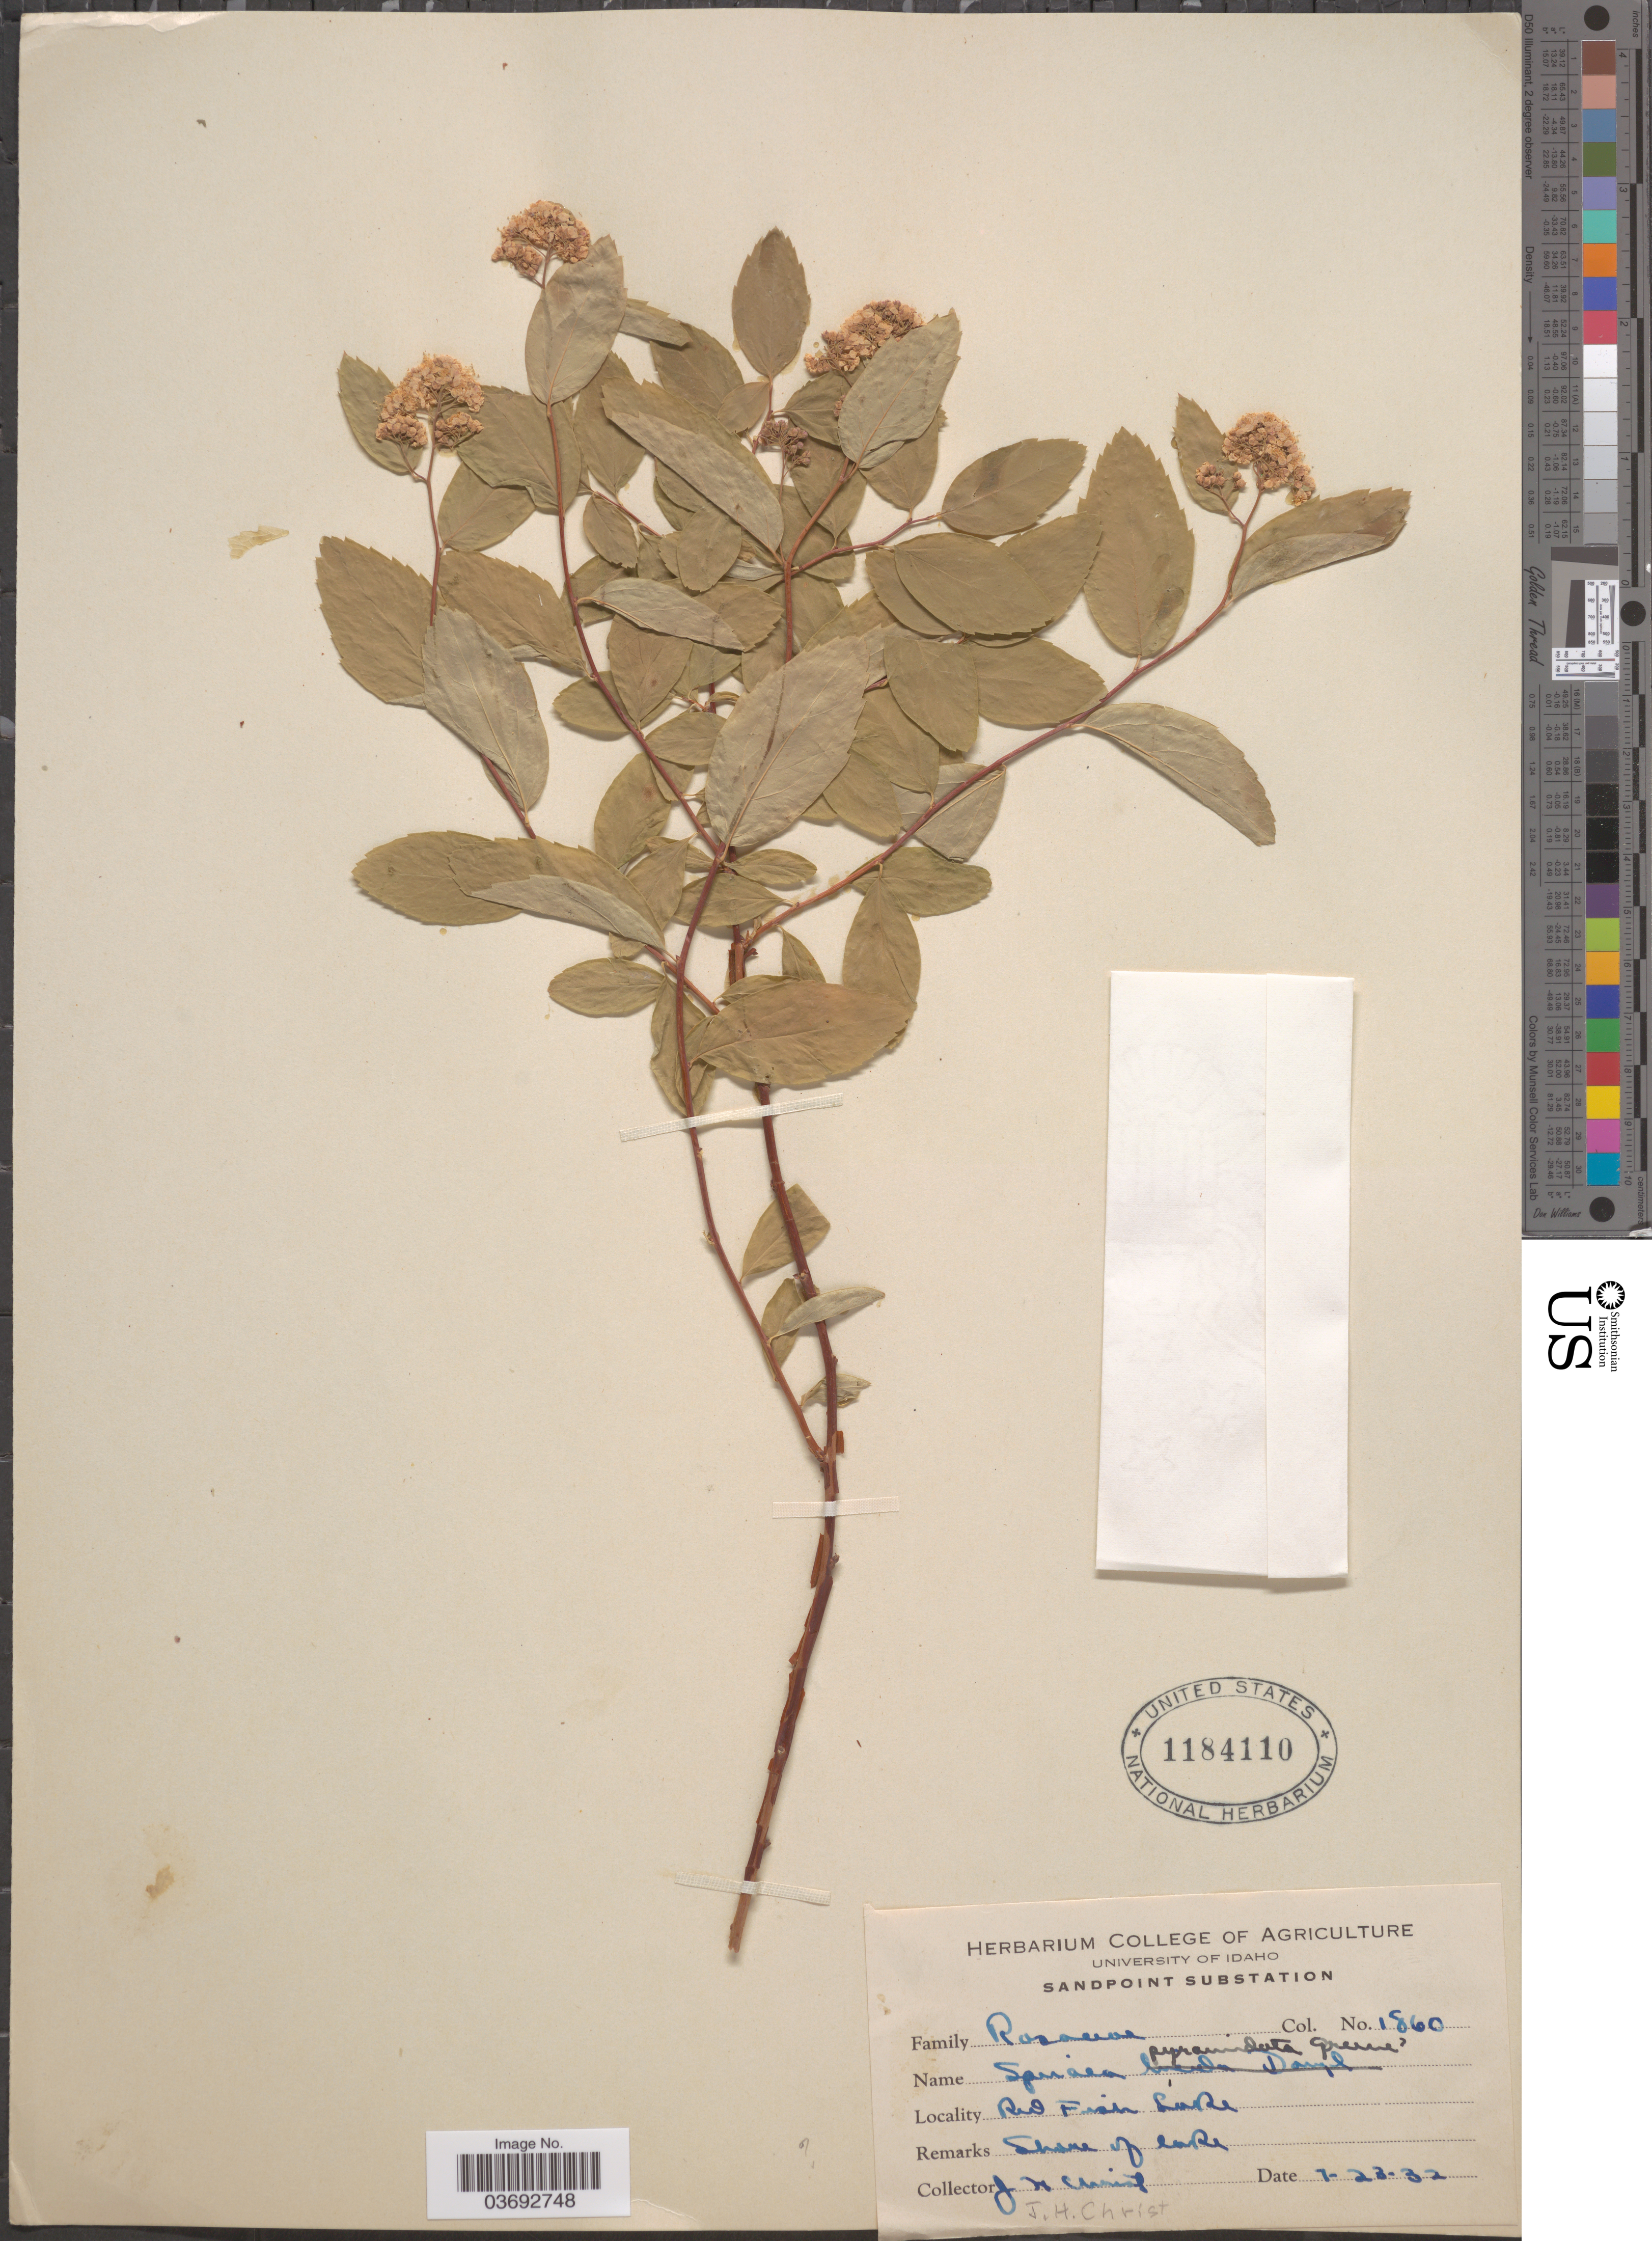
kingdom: Plantae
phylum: Tracheophyta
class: Magnoliopsida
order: Rosales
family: Rosaceae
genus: Spiraea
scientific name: Spiraea pyramidata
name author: Greene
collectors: J. H. Christ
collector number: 1860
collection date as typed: Transcribed d/m/y: 23/7/32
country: United States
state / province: Idaho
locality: Red Fish Lake.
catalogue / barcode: US 1184110